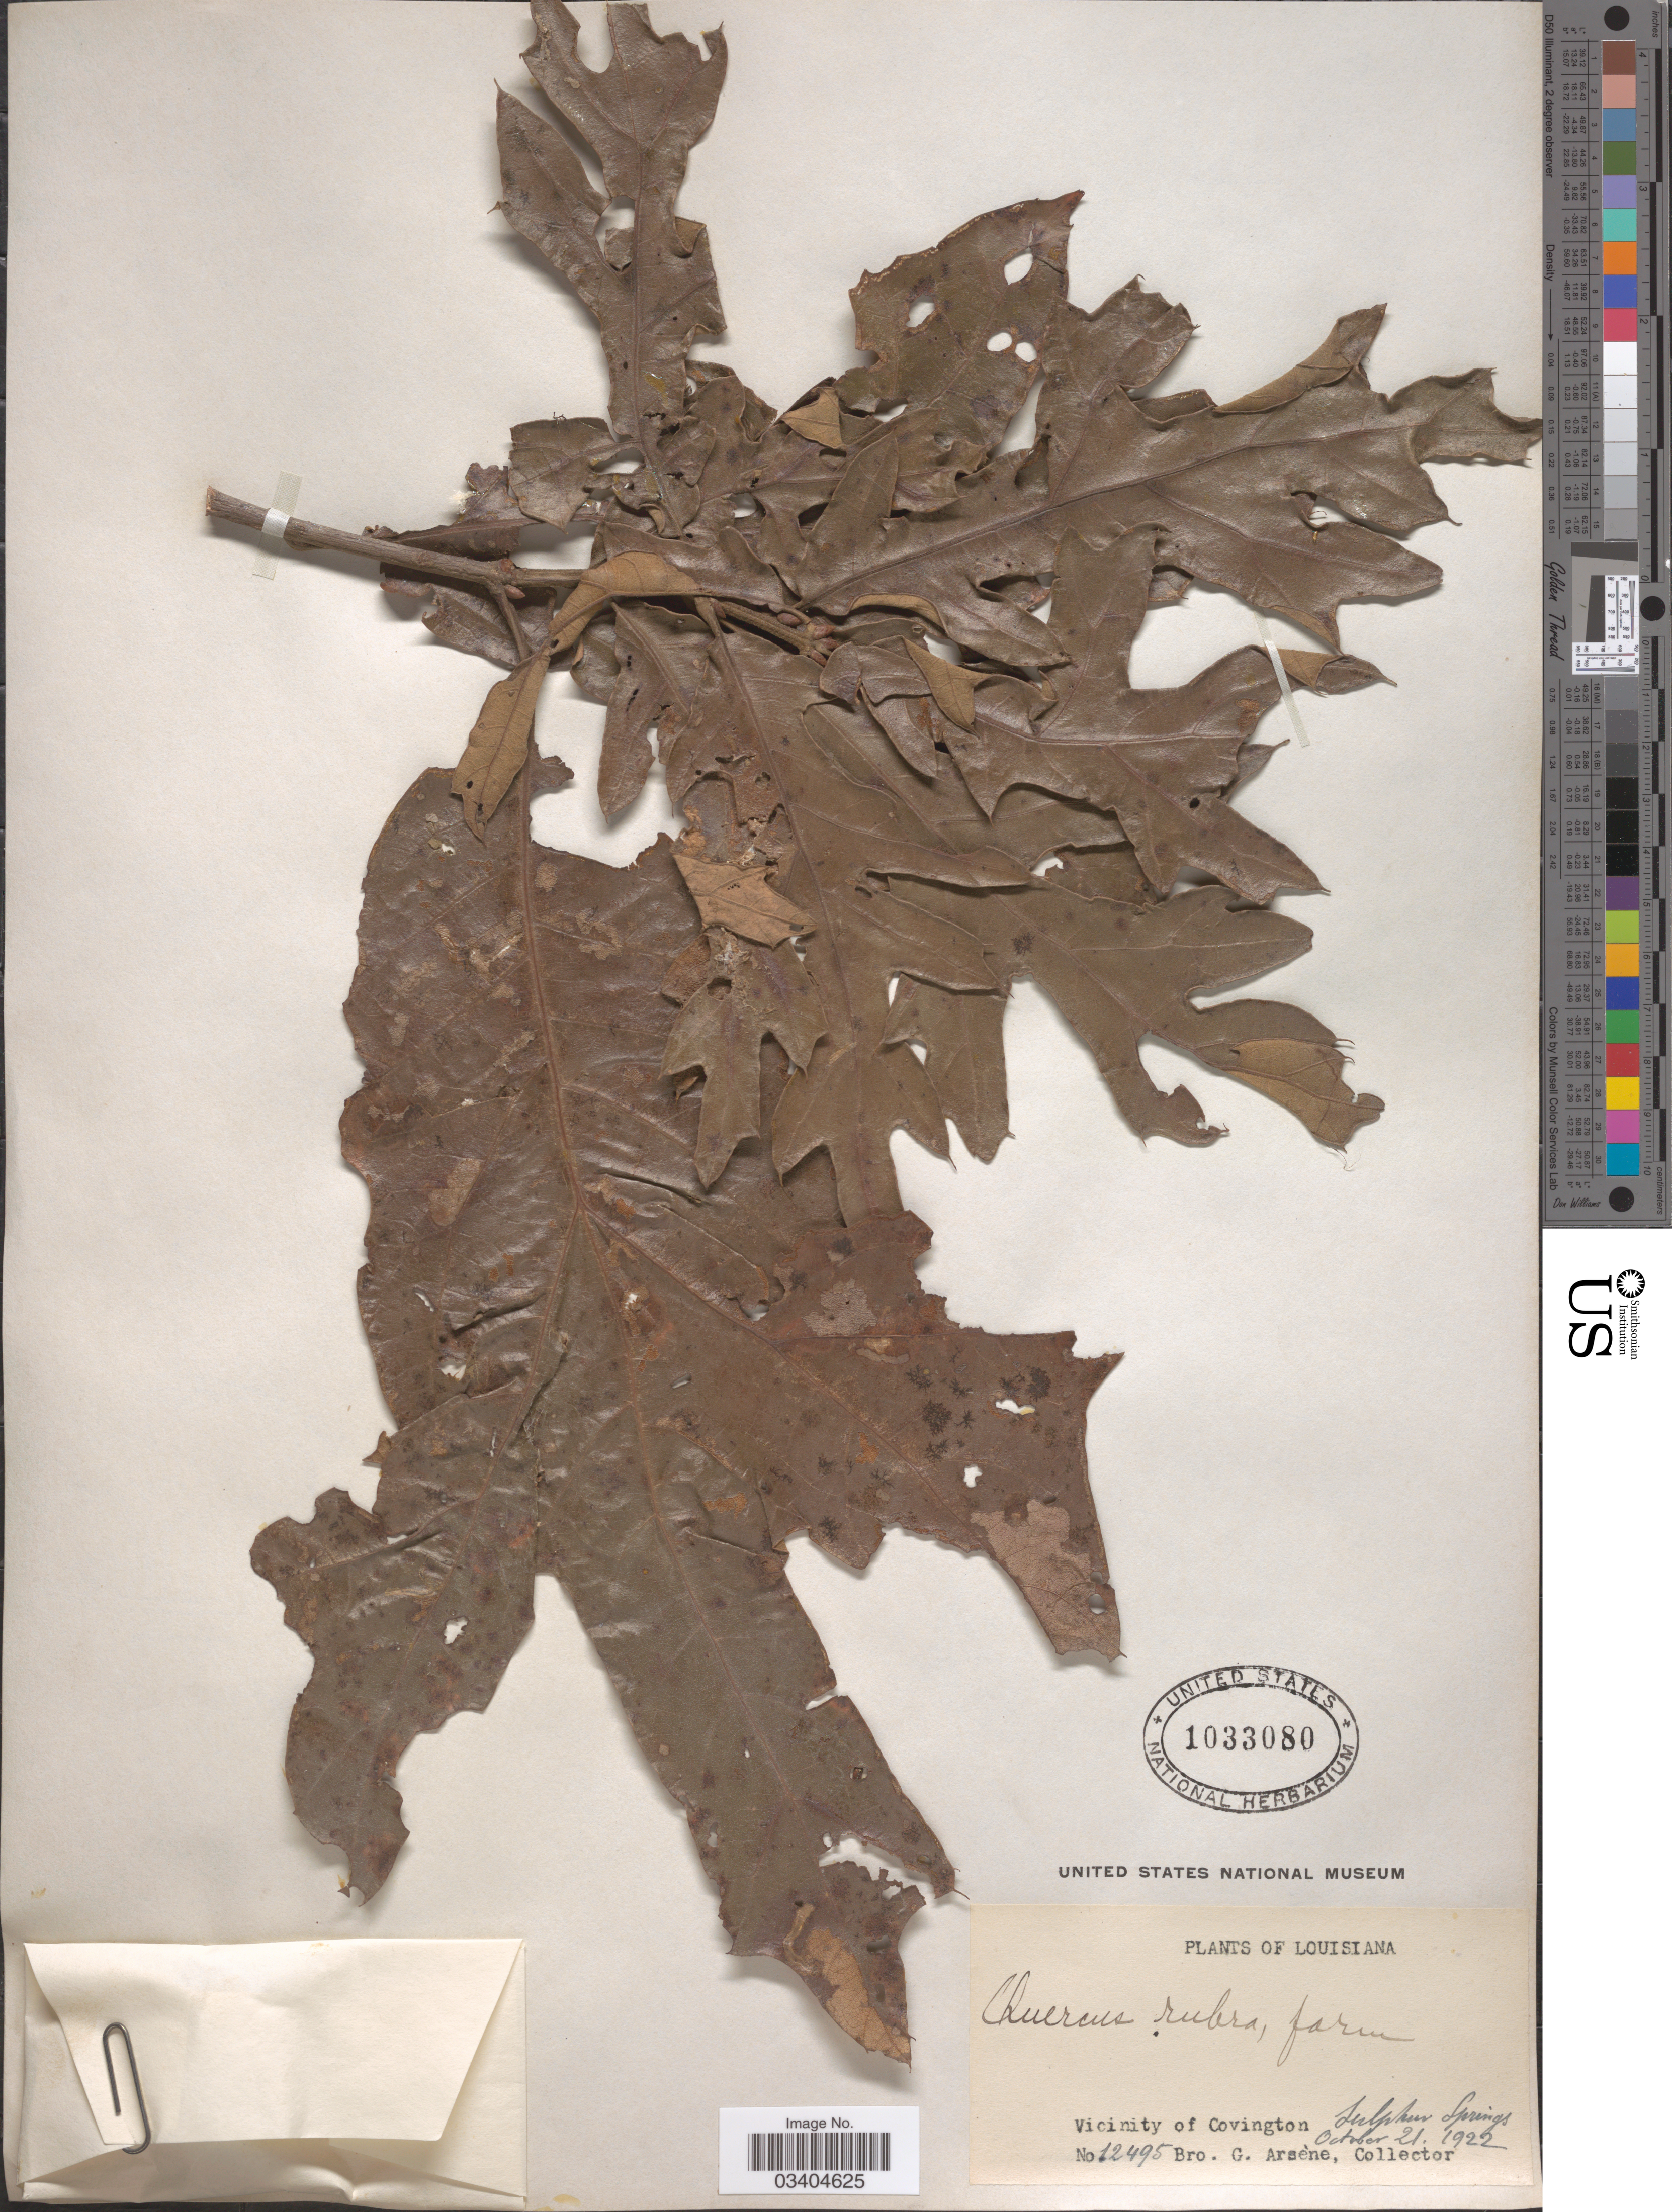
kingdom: Plantae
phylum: Tracheophyta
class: Magnoliopsida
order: Fagales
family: Fagaceae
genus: Quercus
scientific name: Quercus falcata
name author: Michx.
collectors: Bro. G. Arsène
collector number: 12495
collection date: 1922-10-21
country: United States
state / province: Louisiana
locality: Vicinity of Covington. Sulphur Springs.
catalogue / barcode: US 1033080